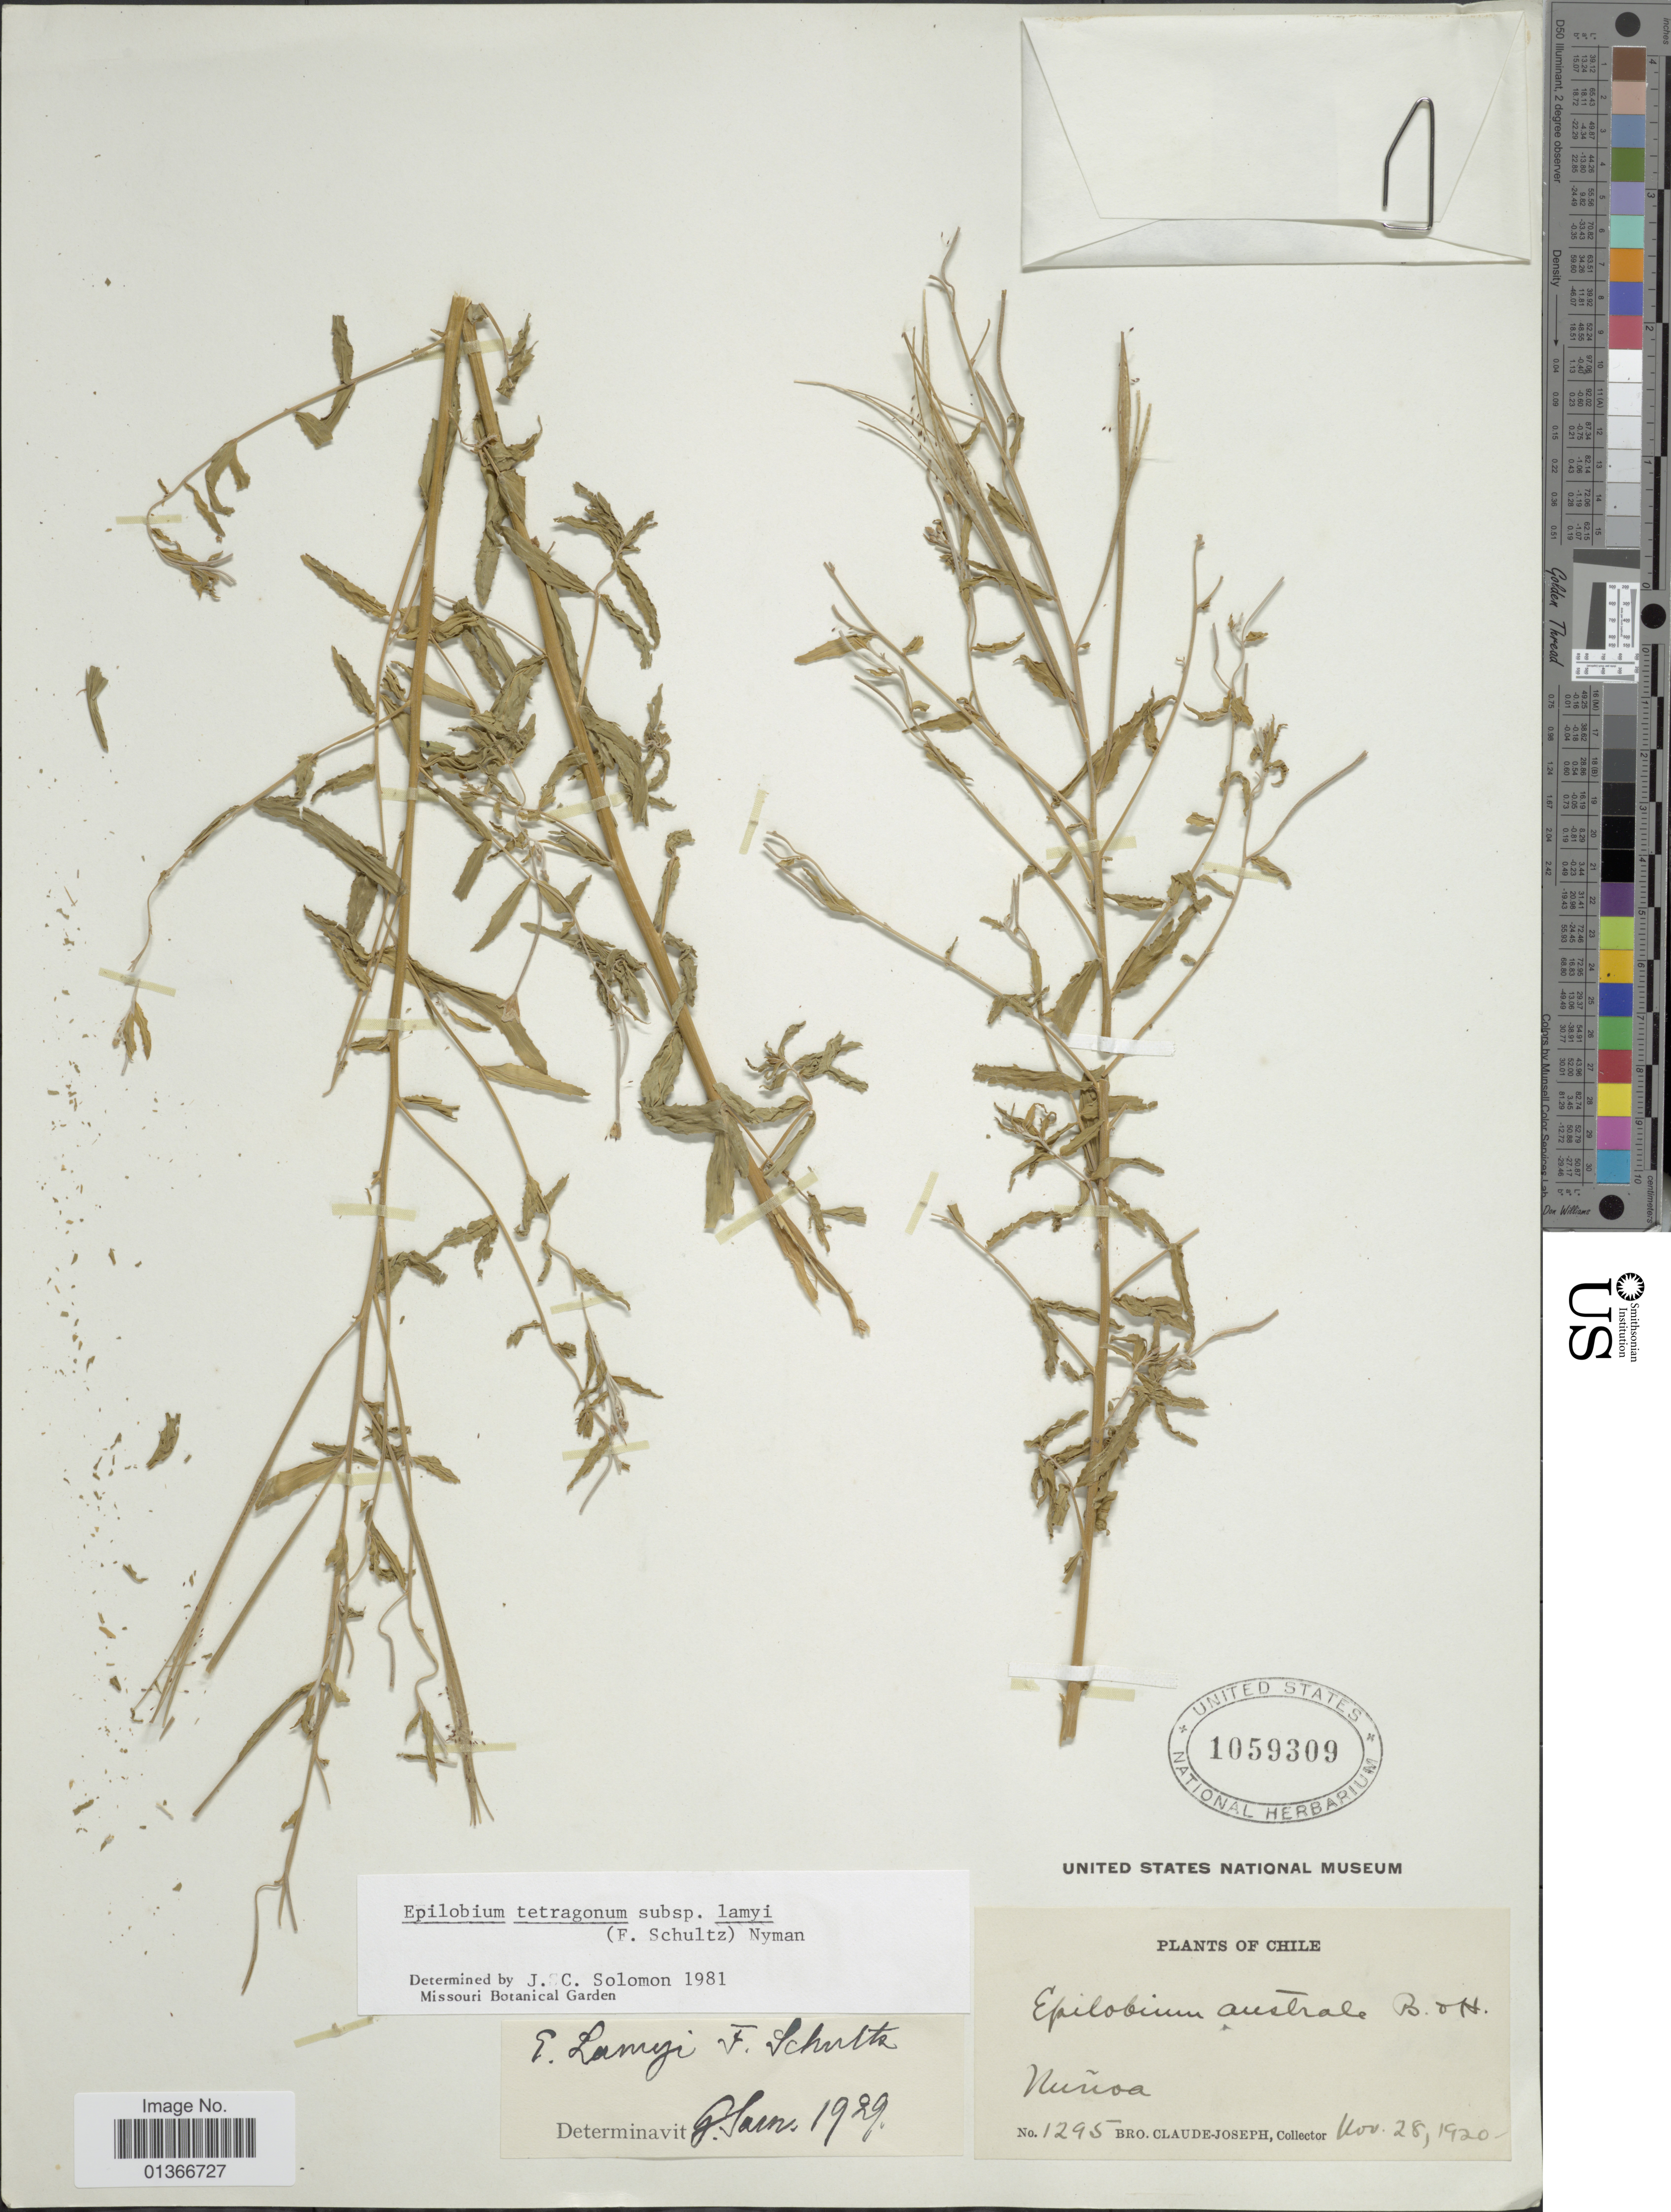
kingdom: Plantae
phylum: Tracheophyta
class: Magnoliopsida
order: Myrtales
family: Onagraceae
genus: Epilobium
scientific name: Epilobium tetragonum subsp. lamyi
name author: (F.W. Schultz) Nyman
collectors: Bro. Claude-Joseph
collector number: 1295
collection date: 1920-11-28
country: Chile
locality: Nuñoa.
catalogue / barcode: US 1059309